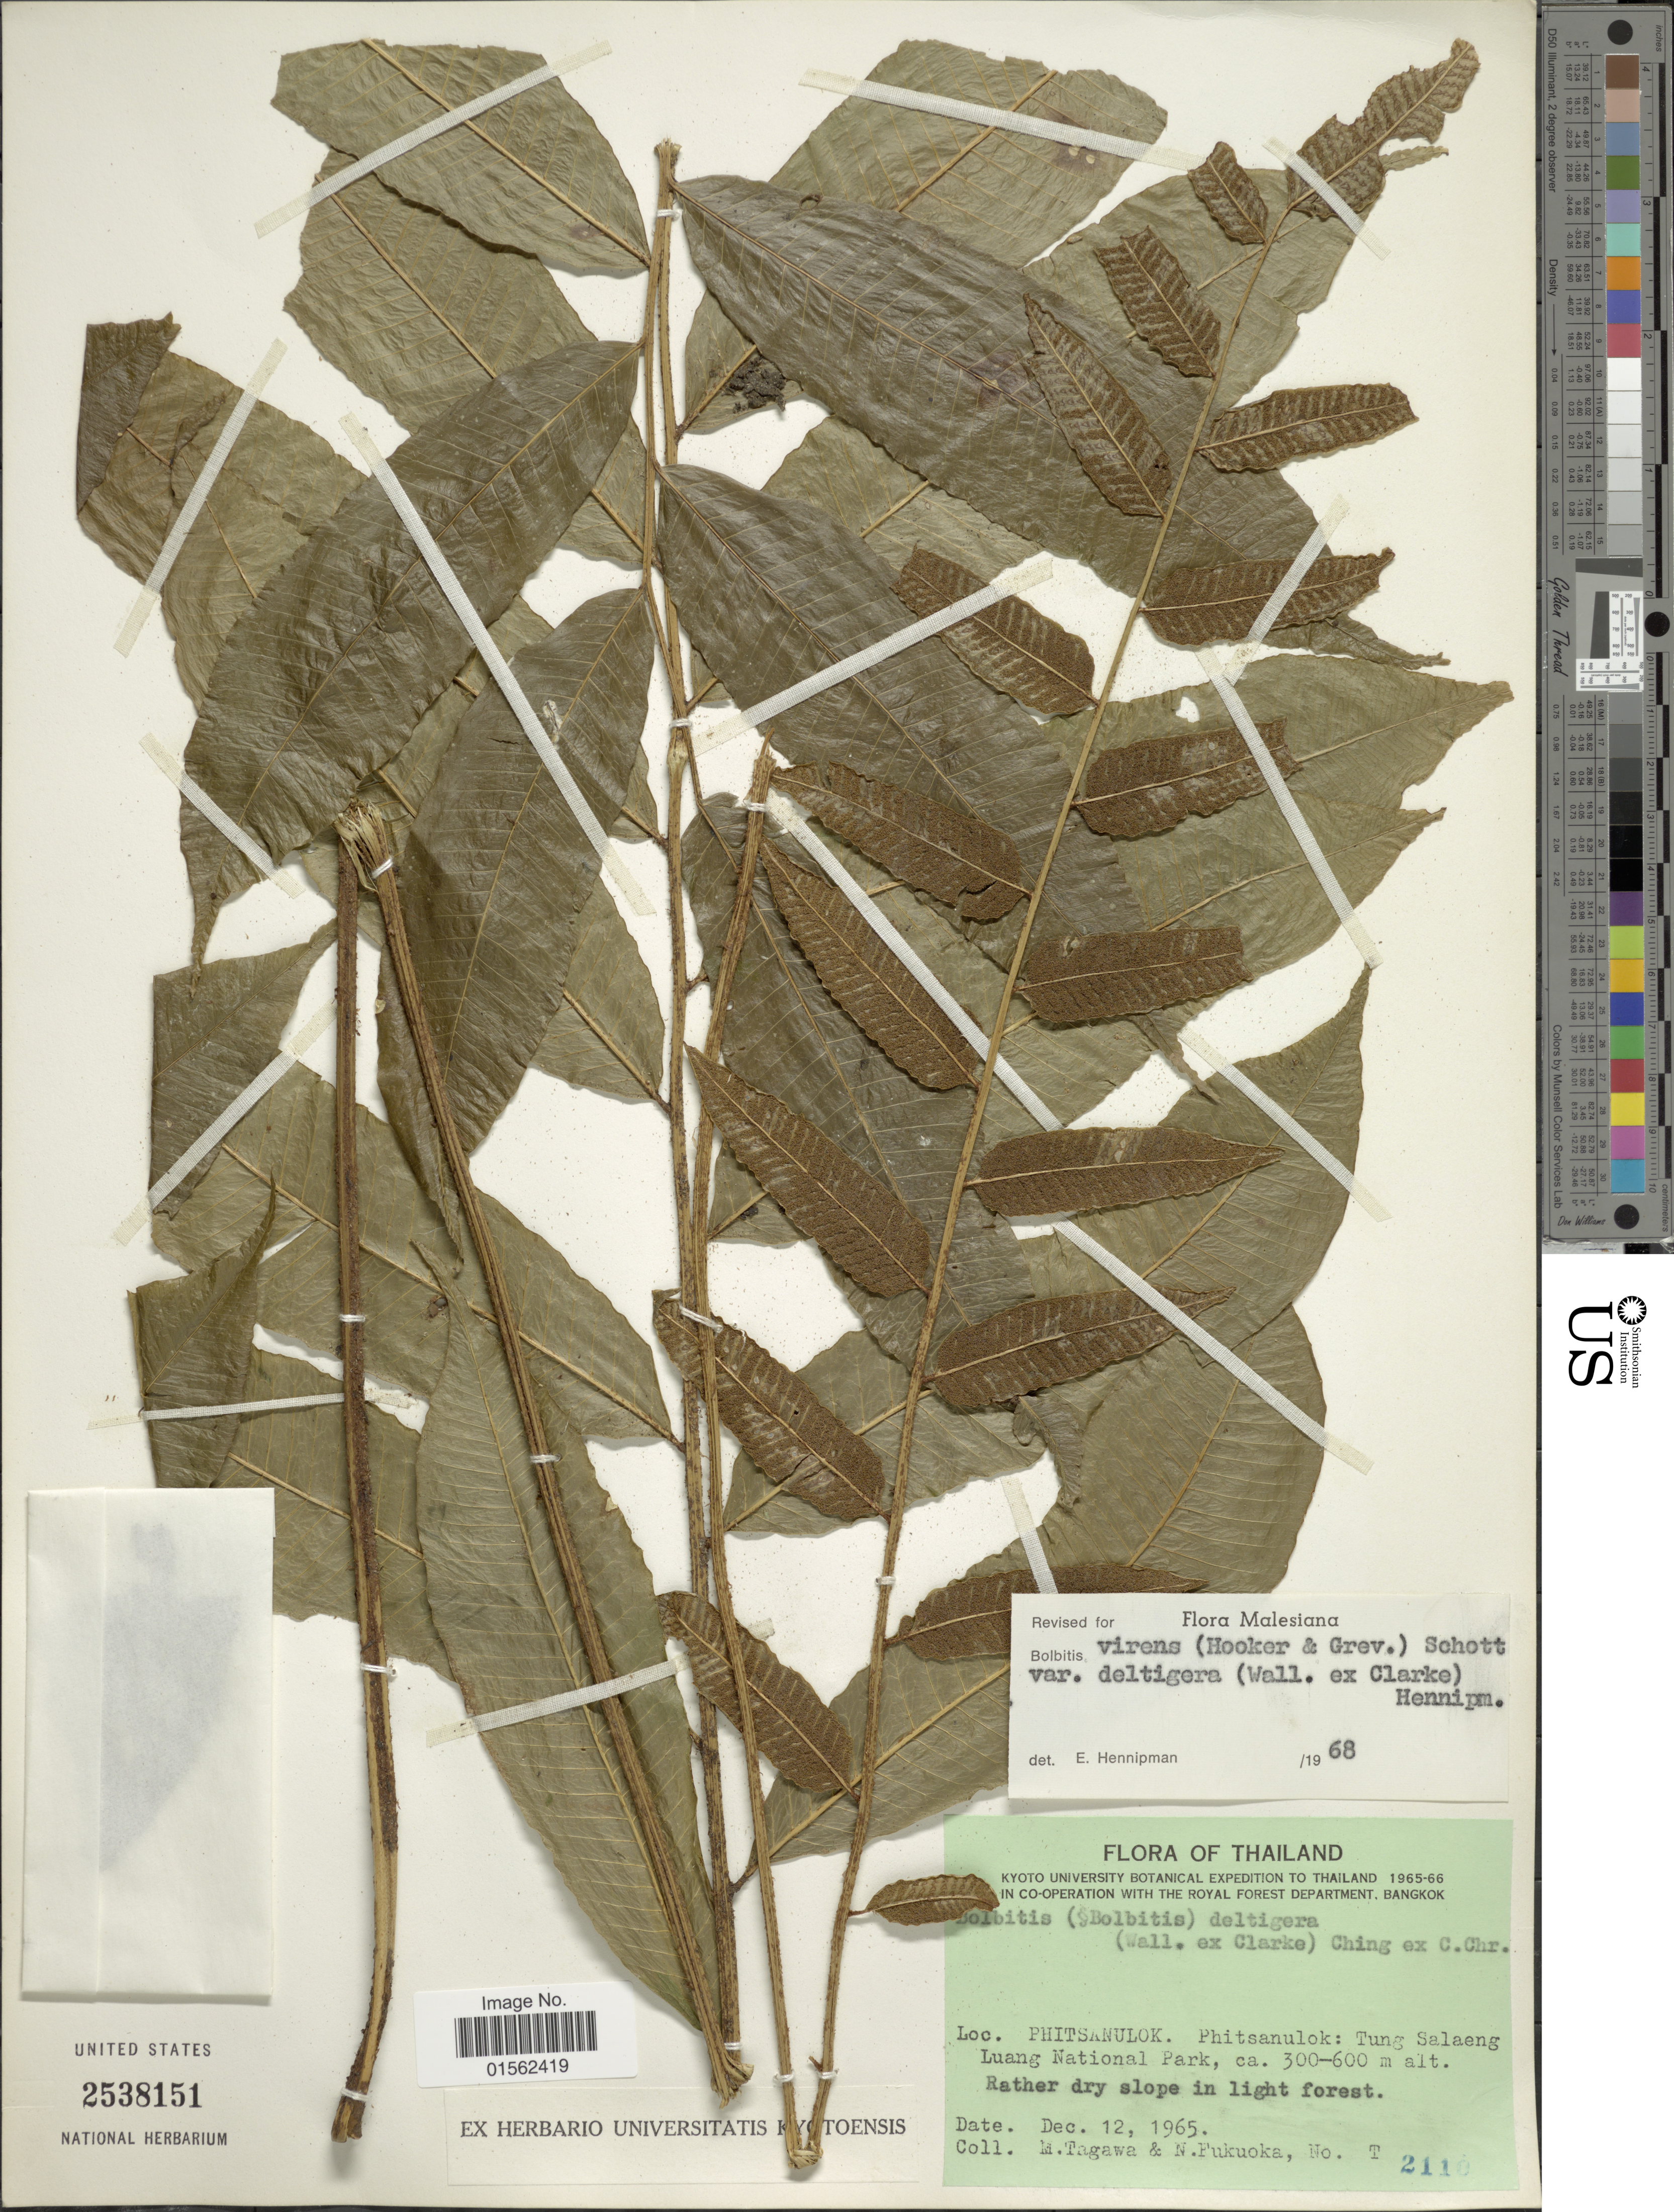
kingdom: Plantae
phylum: Tracheophyta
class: Polypodiopsida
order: Polypodiales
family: Dryopteridaceae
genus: Bolbitis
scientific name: Bolbitis virens var. deltigera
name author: (Wall. ex Clarke) Hennipman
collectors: M. Tagawa & N. Fukuoka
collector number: T2110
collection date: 1965-12-12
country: Thailand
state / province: Phitsanulok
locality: Phitsanulok: Tung Saleeng Luang National Park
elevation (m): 300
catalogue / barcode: US 2538151